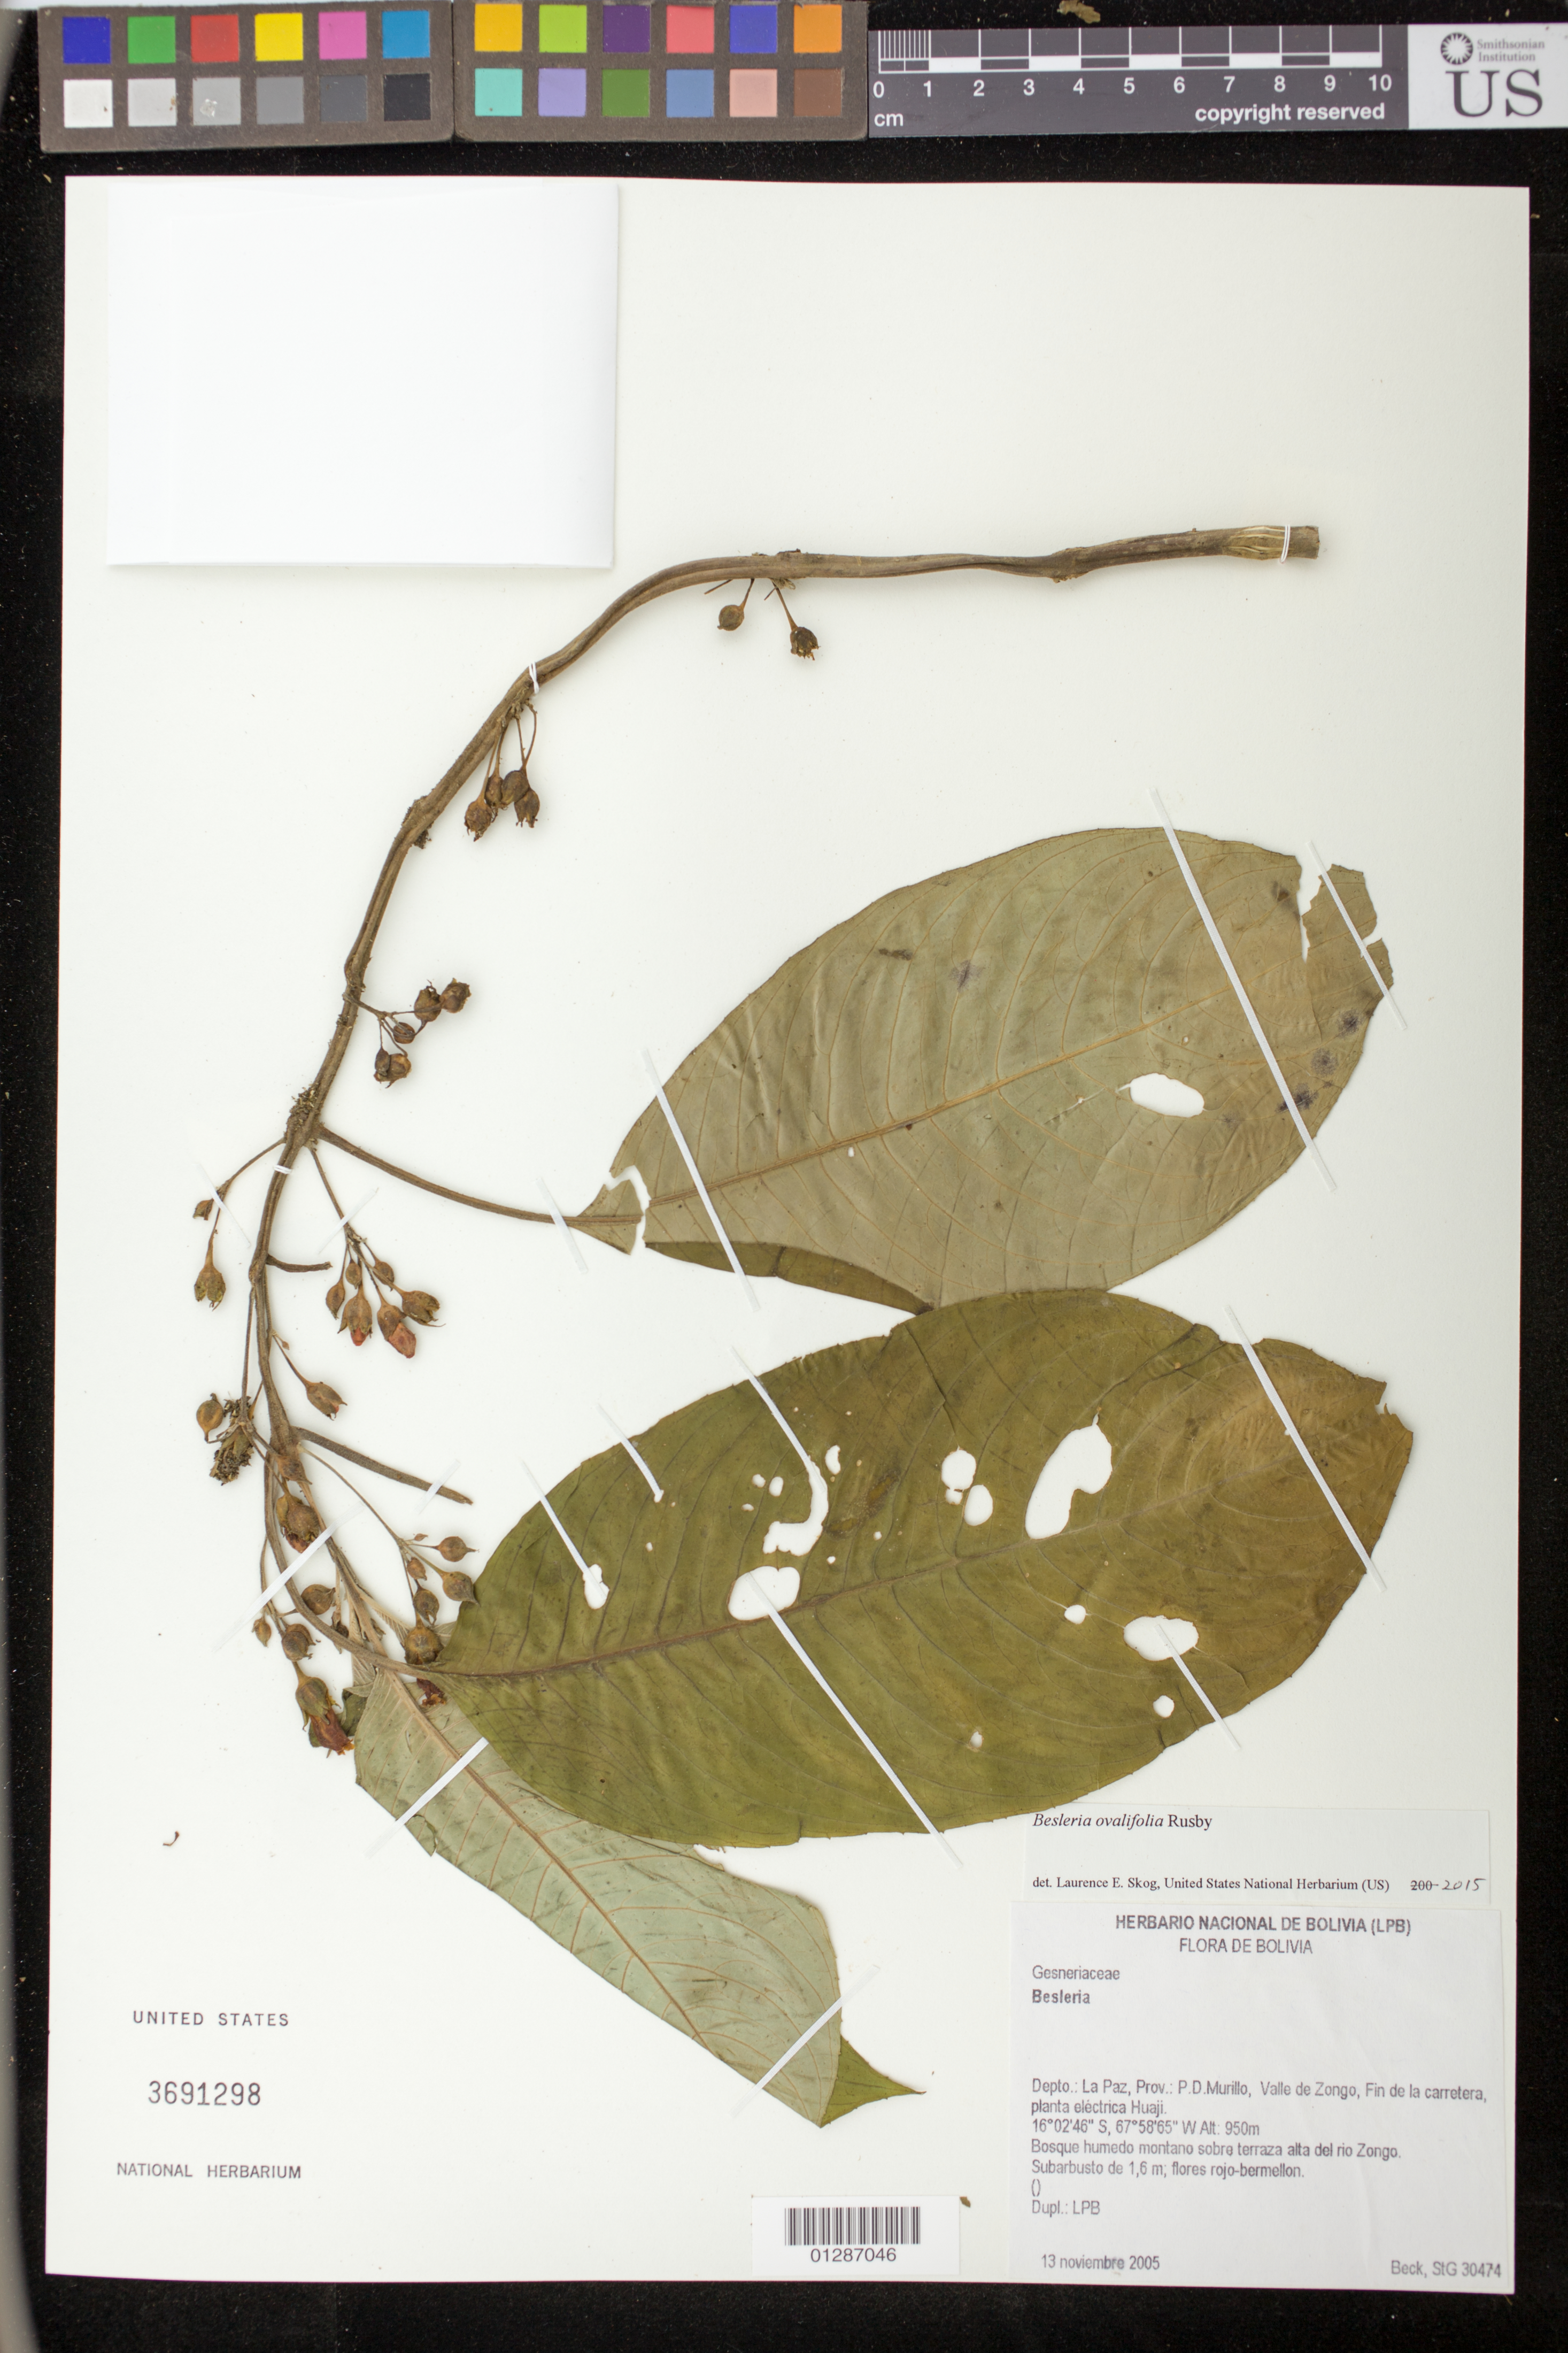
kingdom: Plantae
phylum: Tracheophyta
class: Magnoliopsida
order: Lamiales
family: Gesneriaceae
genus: Besleria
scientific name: Besleria ovalifolia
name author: Rusby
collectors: S. G. Beck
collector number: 30474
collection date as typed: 13 Nov 2005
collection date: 2005-11-13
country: Bolivia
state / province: La Páz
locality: Prov. P.D. Murillo, Valle de Zongo, Fin de la carretera planta electrica Huaji.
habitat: Subshrub.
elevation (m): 950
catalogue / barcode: US 3691298